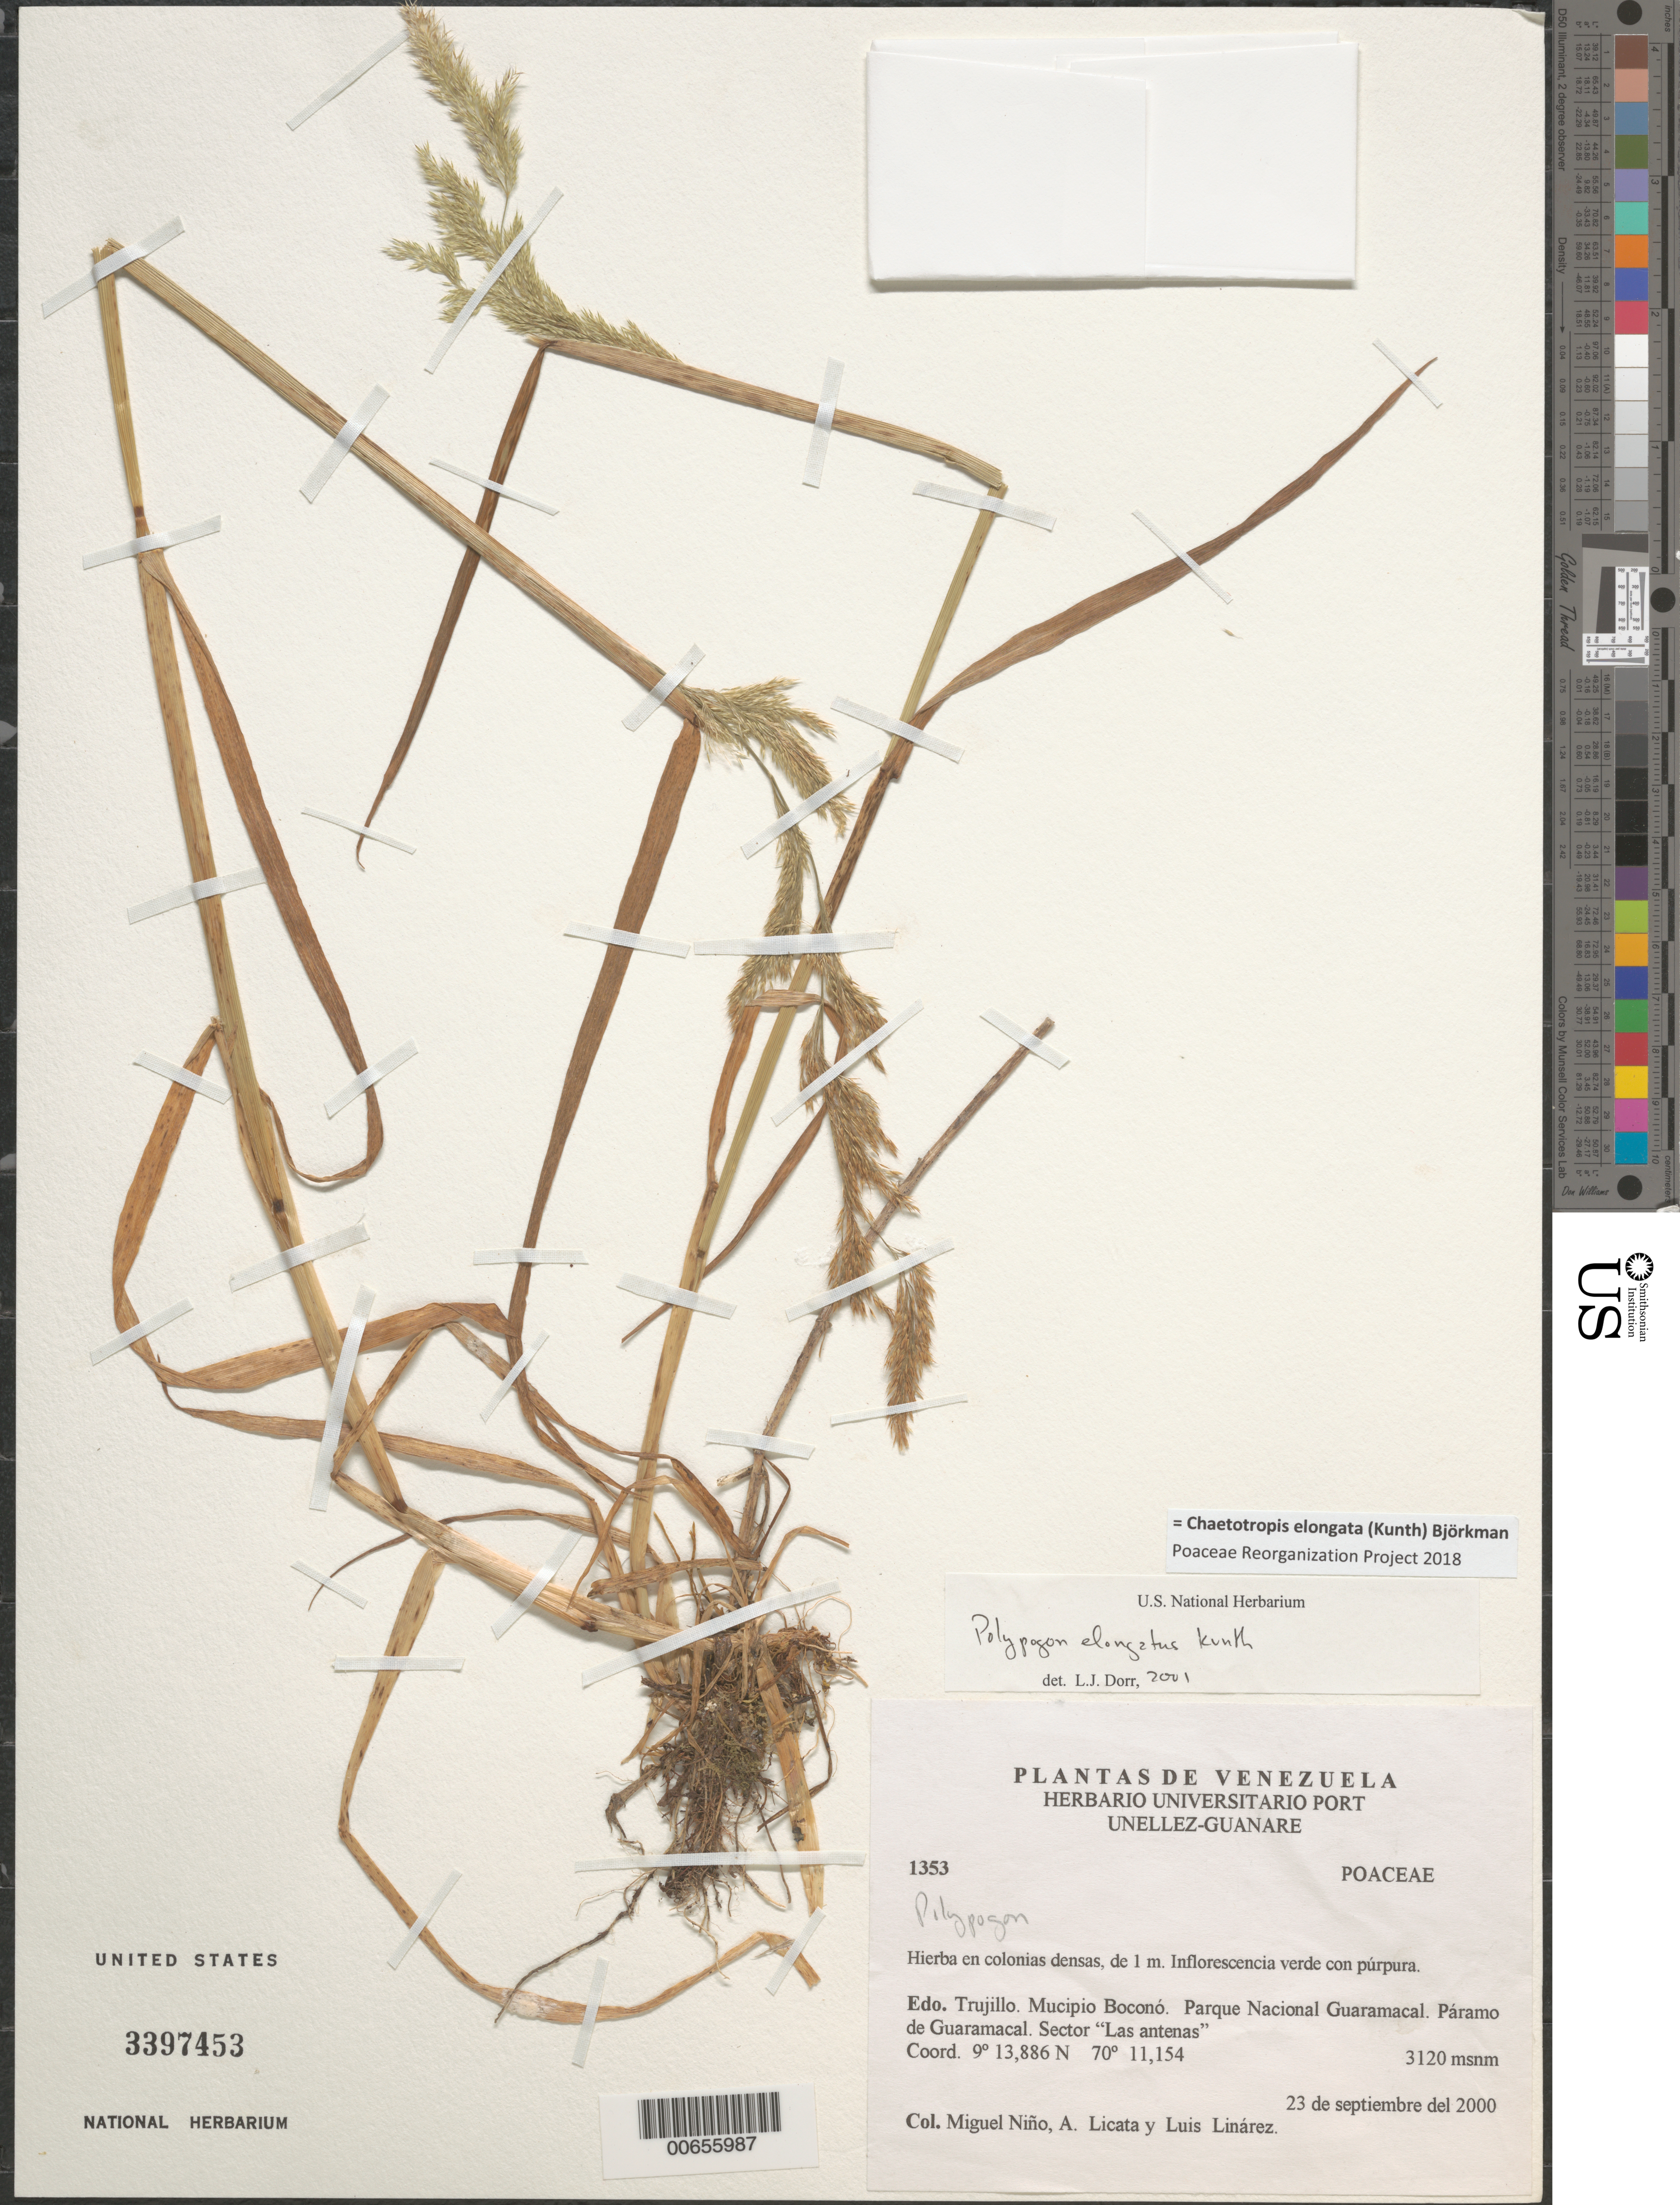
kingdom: Plantae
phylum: Tracheophyta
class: Liliopsida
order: Poales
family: Poaceae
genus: Chaetotropis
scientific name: Chaetotropis elongata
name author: (Kunth) Björkman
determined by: Poaceae Reorganization Project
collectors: S. M. Niño, A. Licata & L. Linárez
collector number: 1353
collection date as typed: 23 Sep 2000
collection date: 2000-09-23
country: Venezuela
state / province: Trujillo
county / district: Boconó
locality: Parque Nacional Guaramacal, Páramo de Guaramacal, sector "Las antenas"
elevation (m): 3120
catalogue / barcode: US 3397453